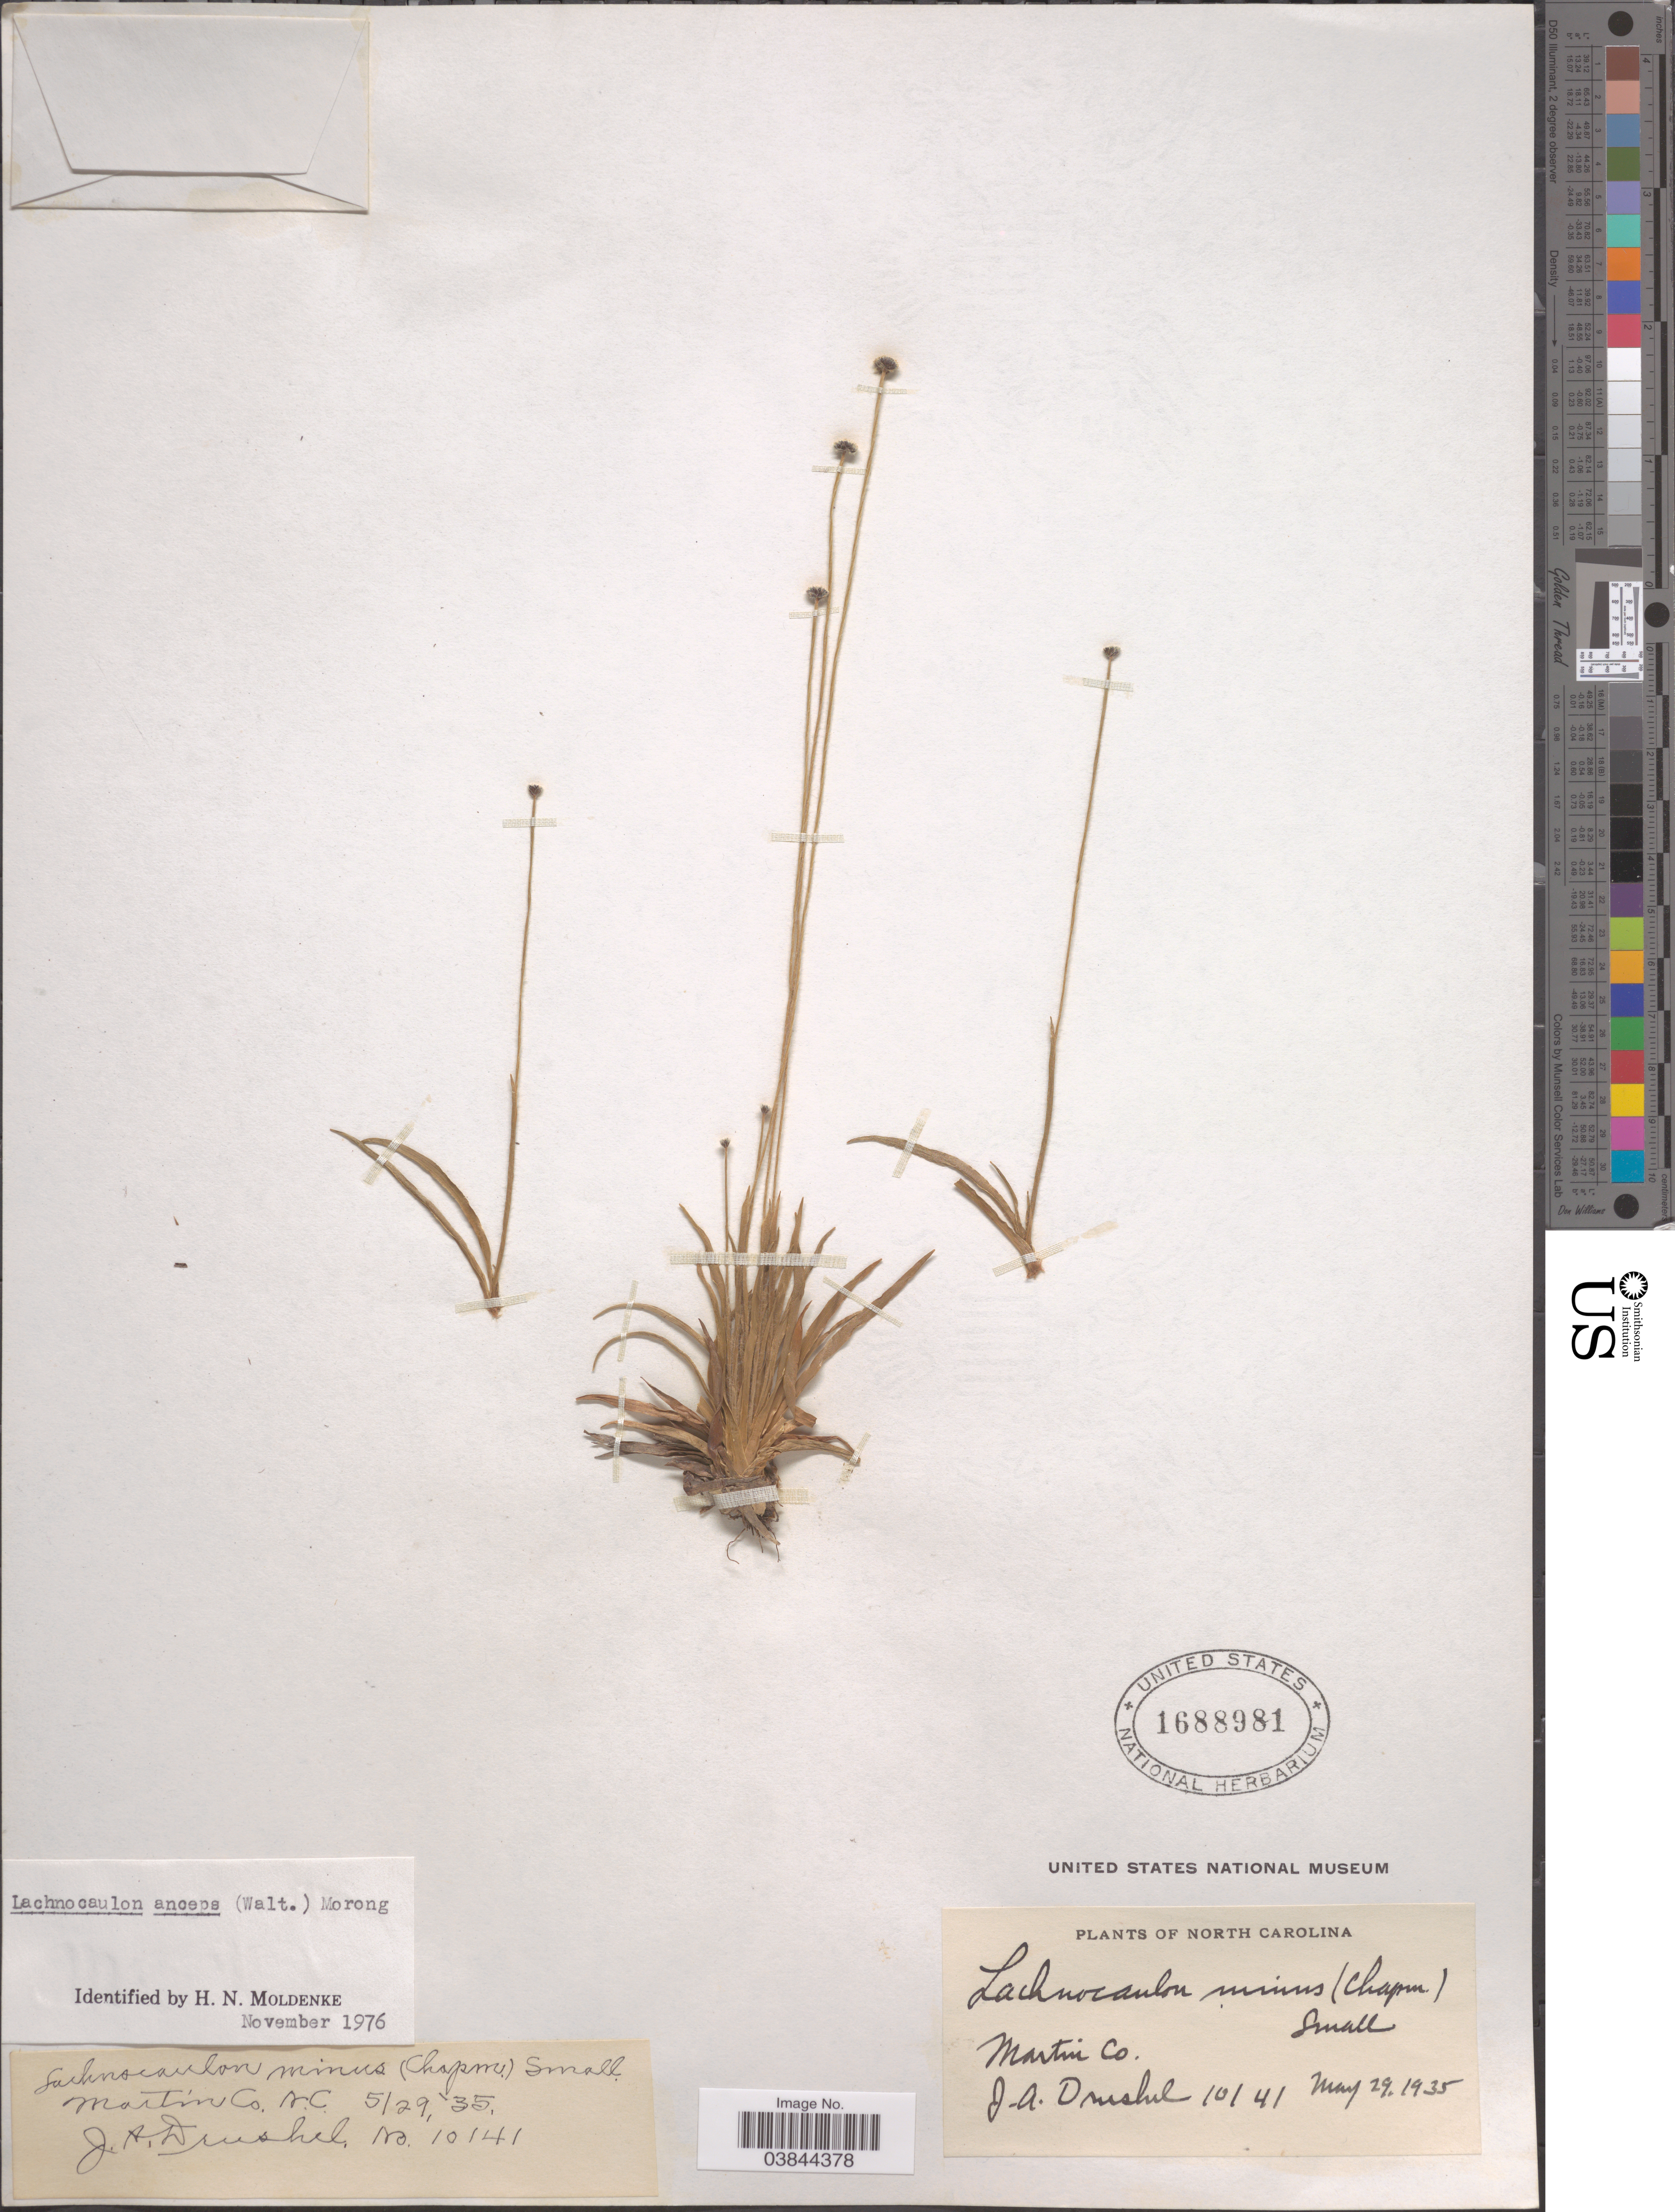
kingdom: Plantae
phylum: Tracheophyta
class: Liliopsida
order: Poales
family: Eriocaulaceae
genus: Lachnocaulon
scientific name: Lachnocaulon anceps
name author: (Walter) Morong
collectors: J. A. Drushel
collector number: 10141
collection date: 1935-05-29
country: United States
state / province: North Carolina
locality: Martin Co.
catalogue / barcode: US 1688981